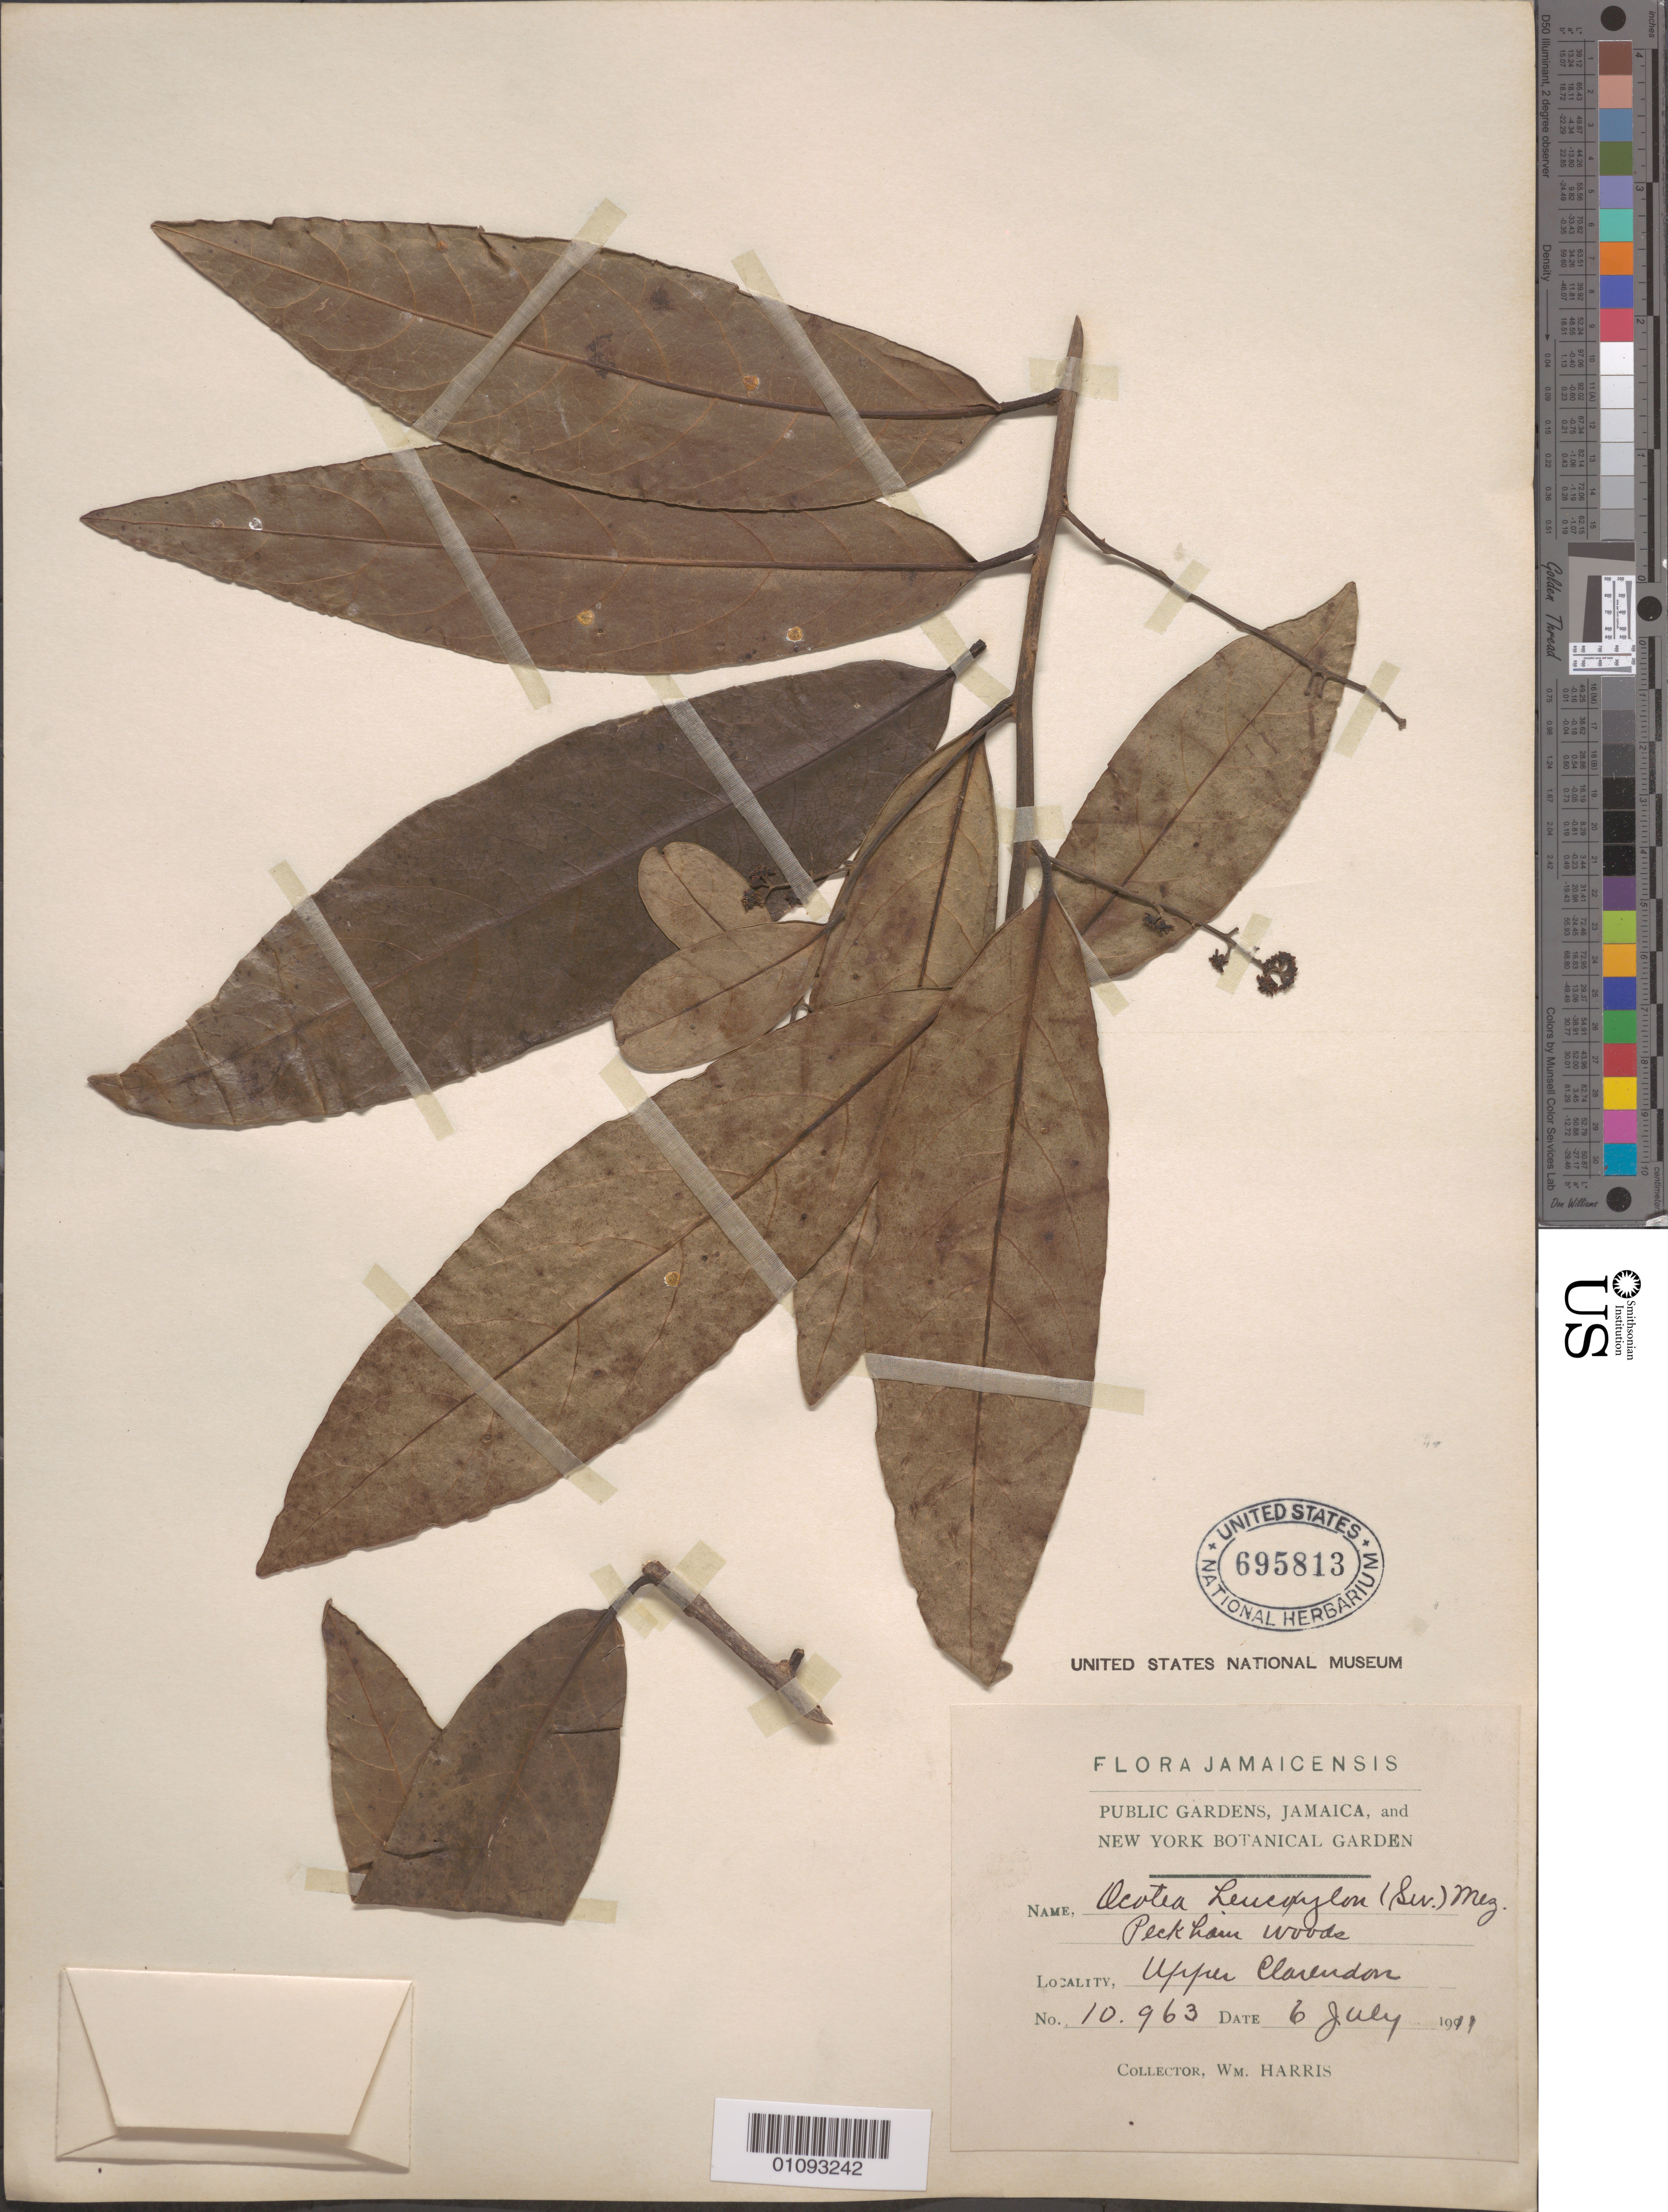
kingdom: Plantae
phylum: Tracheophyta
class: Magnoliopsida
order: Laurales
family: Lauraceae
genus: Ocotea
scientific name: Ocotea leucoxylon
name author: (Sw.) Laness.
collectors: W. Harris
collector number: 10963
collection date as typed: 06 Jul 1911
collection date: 1911-07-06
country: Jamaica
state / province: Saint Andrew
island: Jamaica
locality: Upper Clarendon.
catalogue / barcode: US 695813